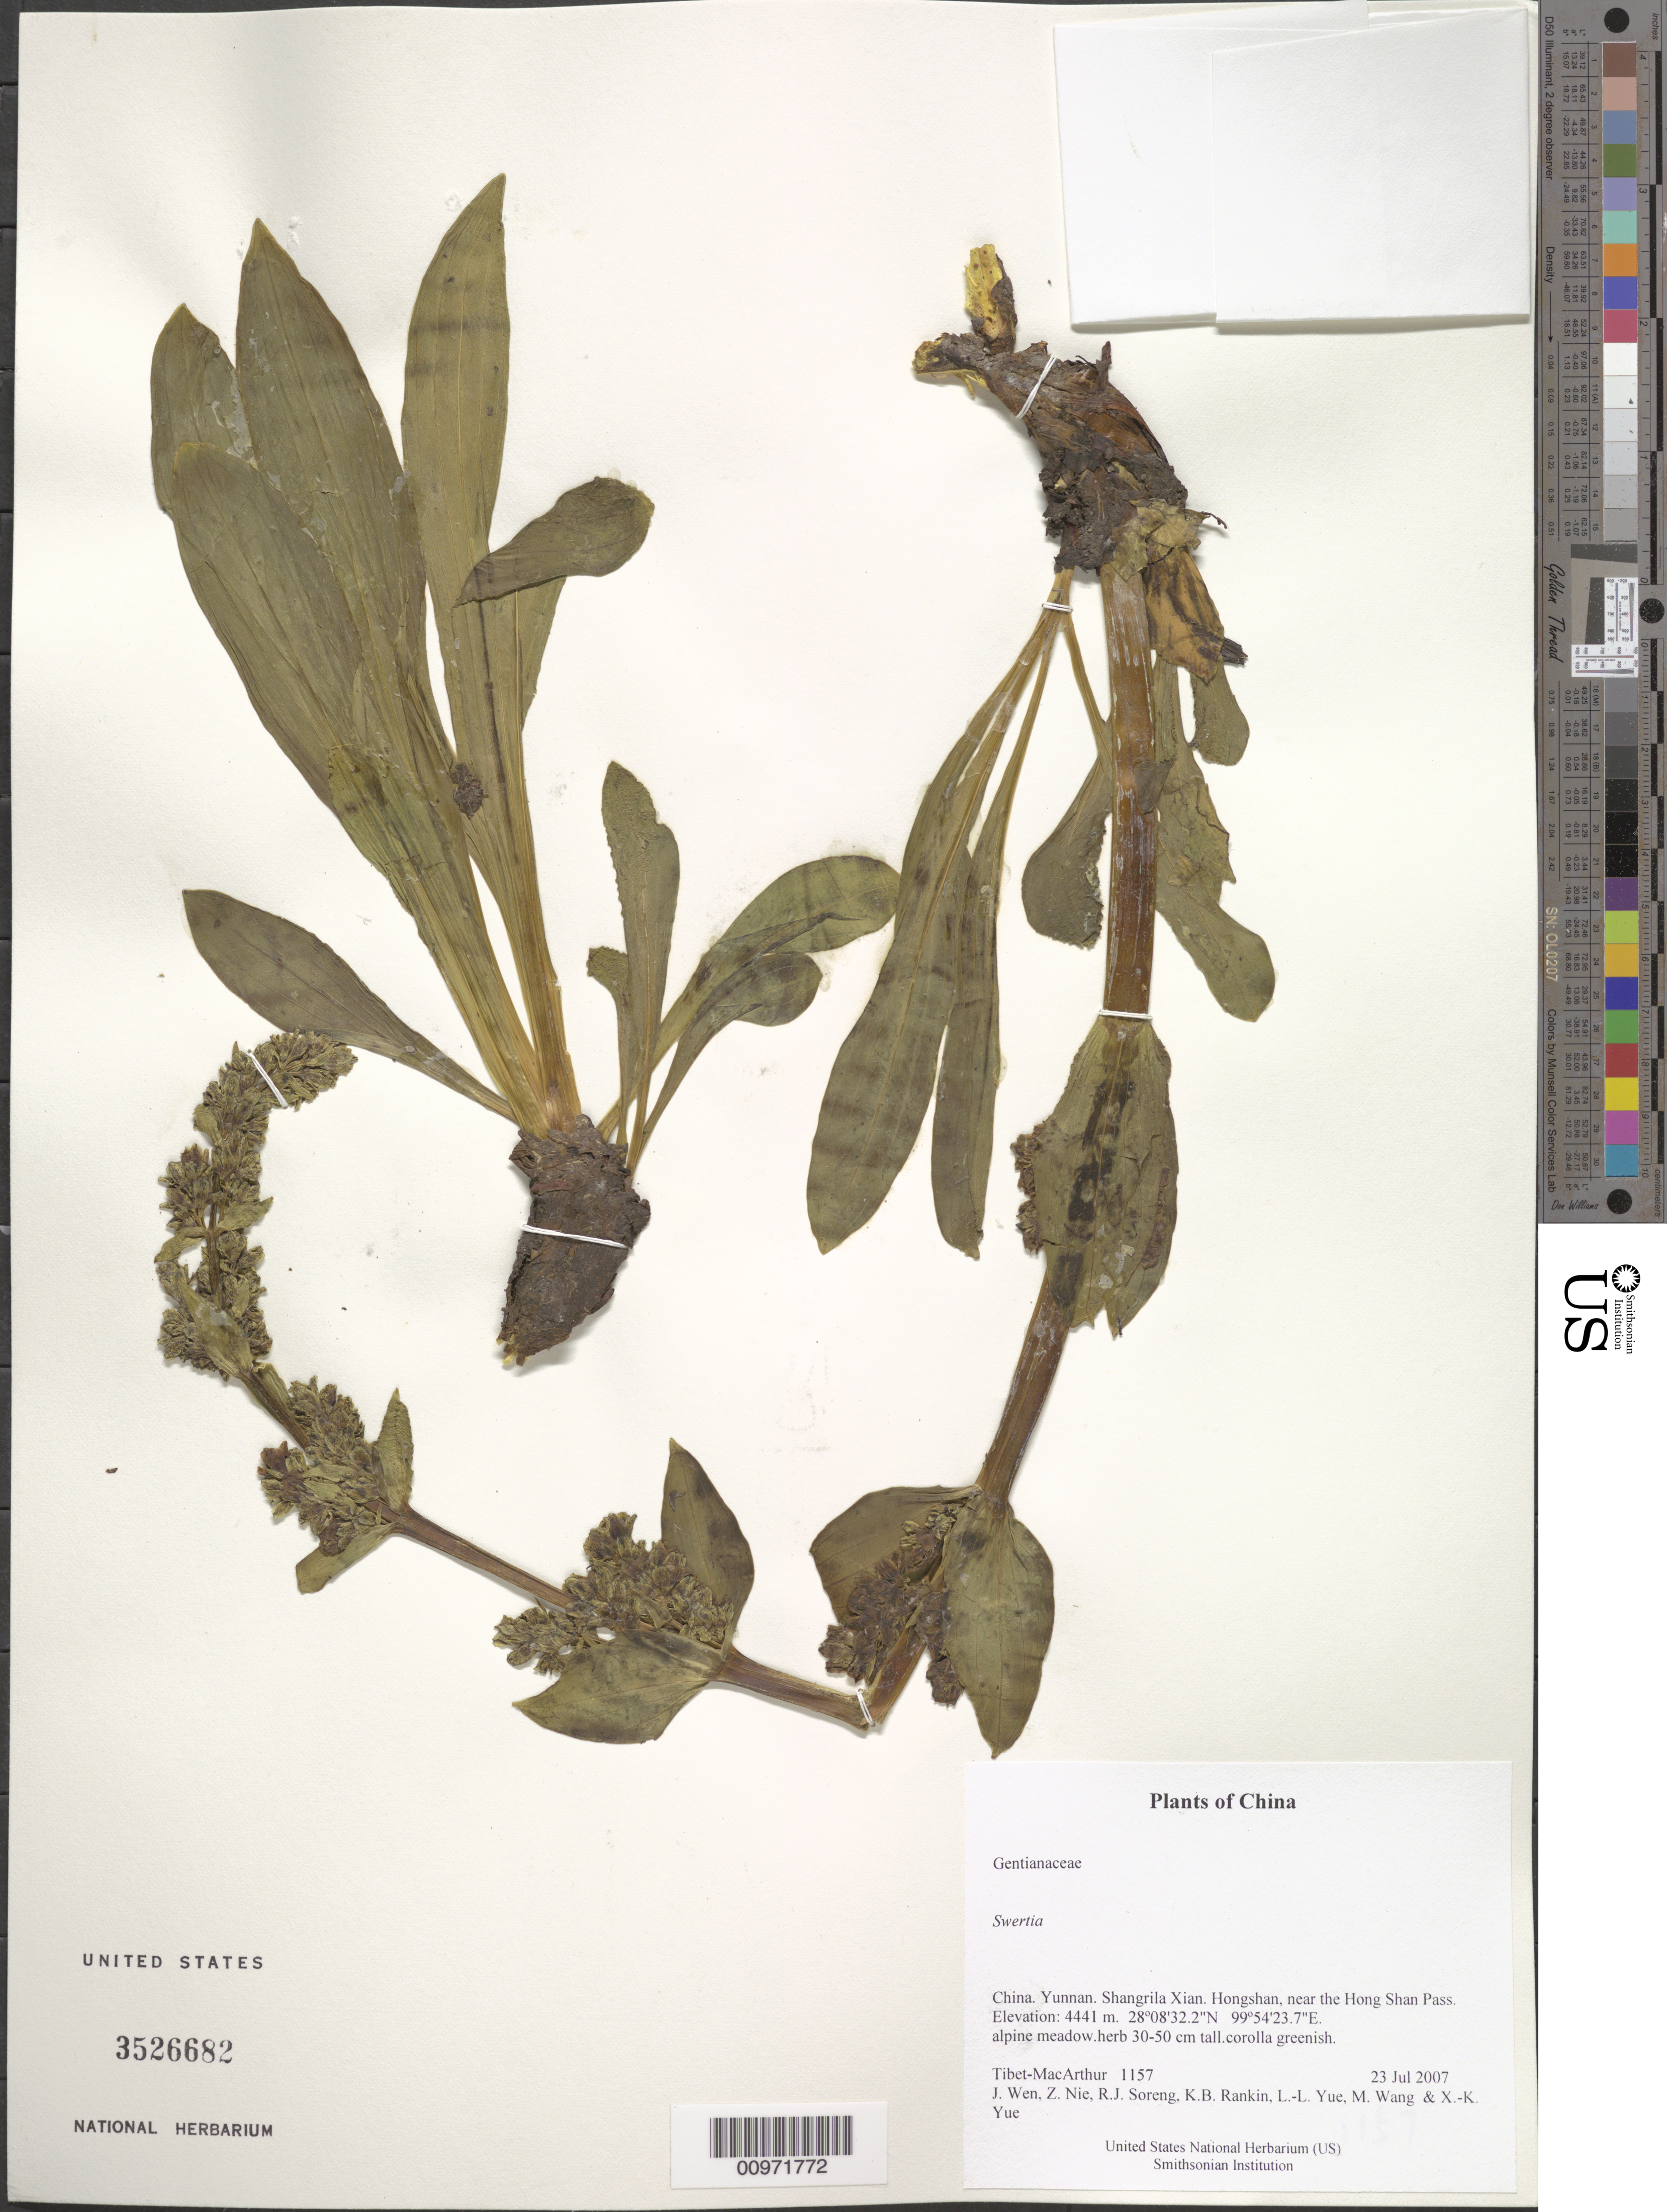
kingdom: Plantae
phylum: Tracheophyta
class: Magnoliopsida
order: Gentianales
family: Gentianaceae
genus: Swertia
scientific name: Swertia sp.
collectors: Tibet-MacArthur, J. Wen, Z. Nie, R. J. Soreng, K. Rankin, L. Yue, M. Wang & X. Yue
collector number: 1157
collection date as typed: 23 Jul 2007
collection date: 2007-07-23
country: China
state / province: Yunnan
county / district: Shangrila Xian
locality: Hongshan, near the Hong Shan Pass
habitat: alpine meadow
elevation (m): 4441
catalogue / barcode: US 3526682